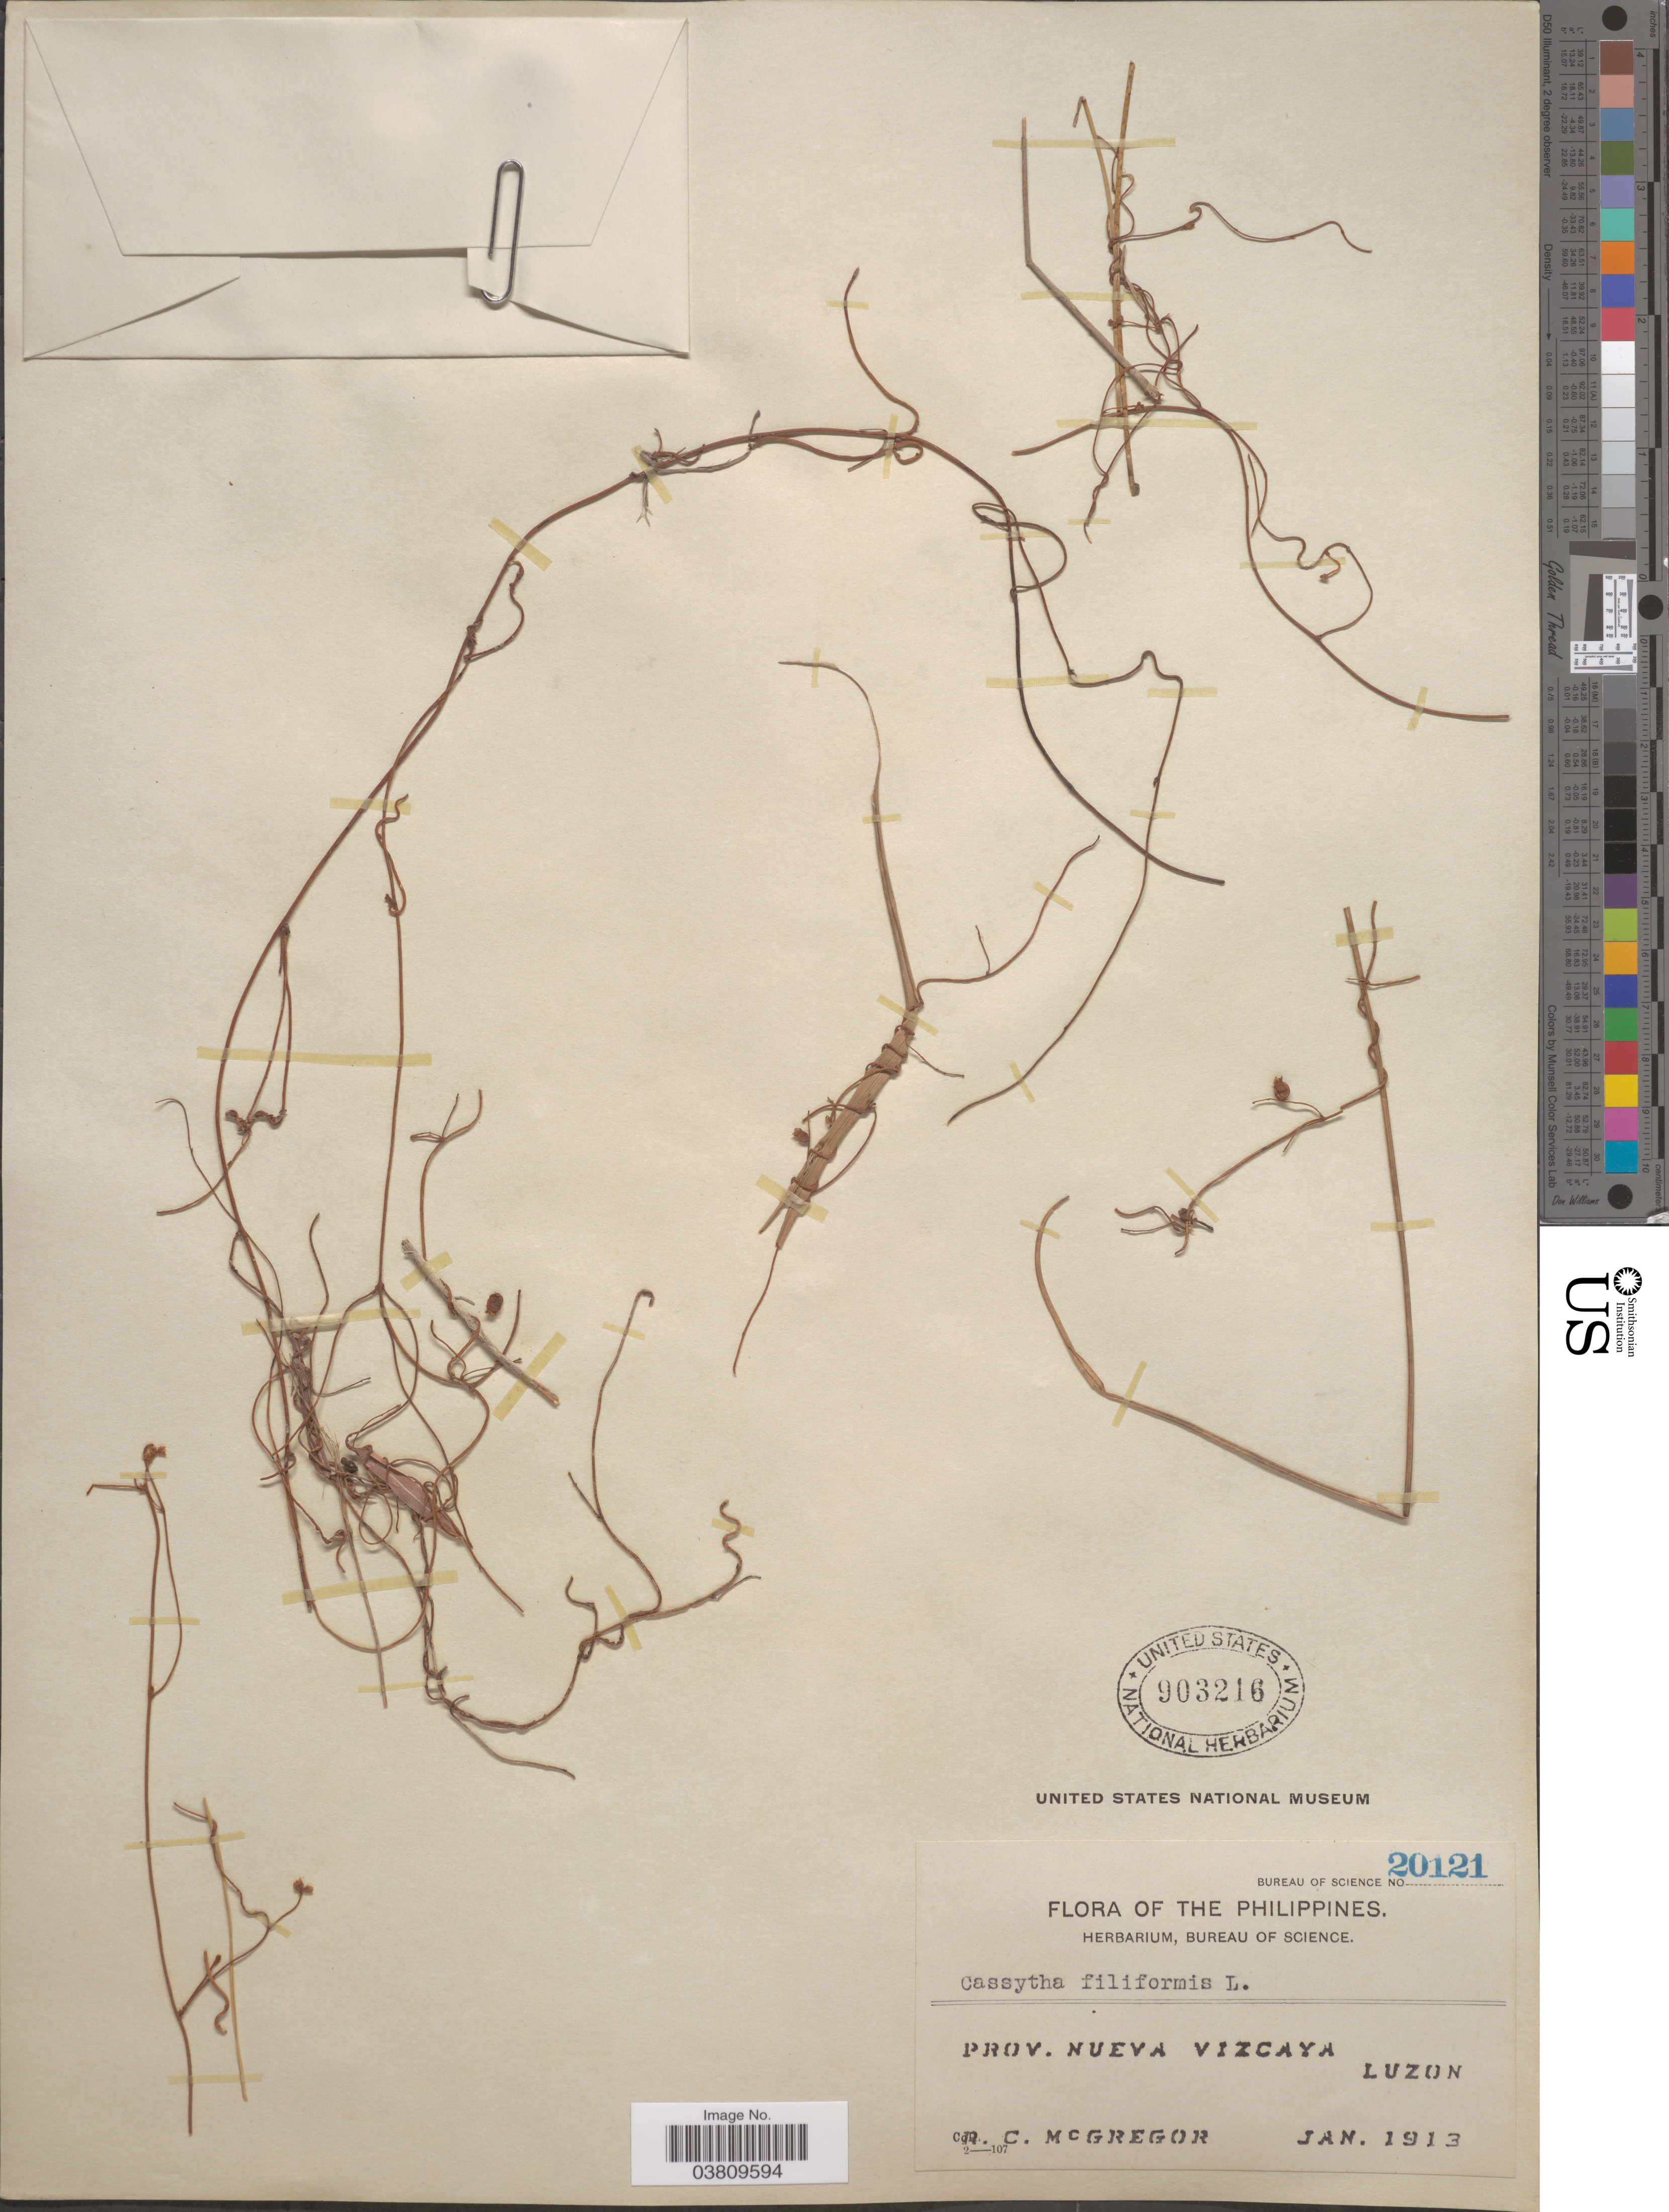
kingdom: Plantae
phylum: Tracheophyta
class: Magnoliopsida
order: Laurales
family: Lauraceae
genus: Cassytha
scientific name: Cassytha filiformis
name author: L.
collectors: R. C. McGregor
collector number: Bureau of Science 20121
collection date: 1913-01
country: Philippines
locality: Prov. Nueva Vizcaya. Luzon.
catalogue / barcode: US 903216